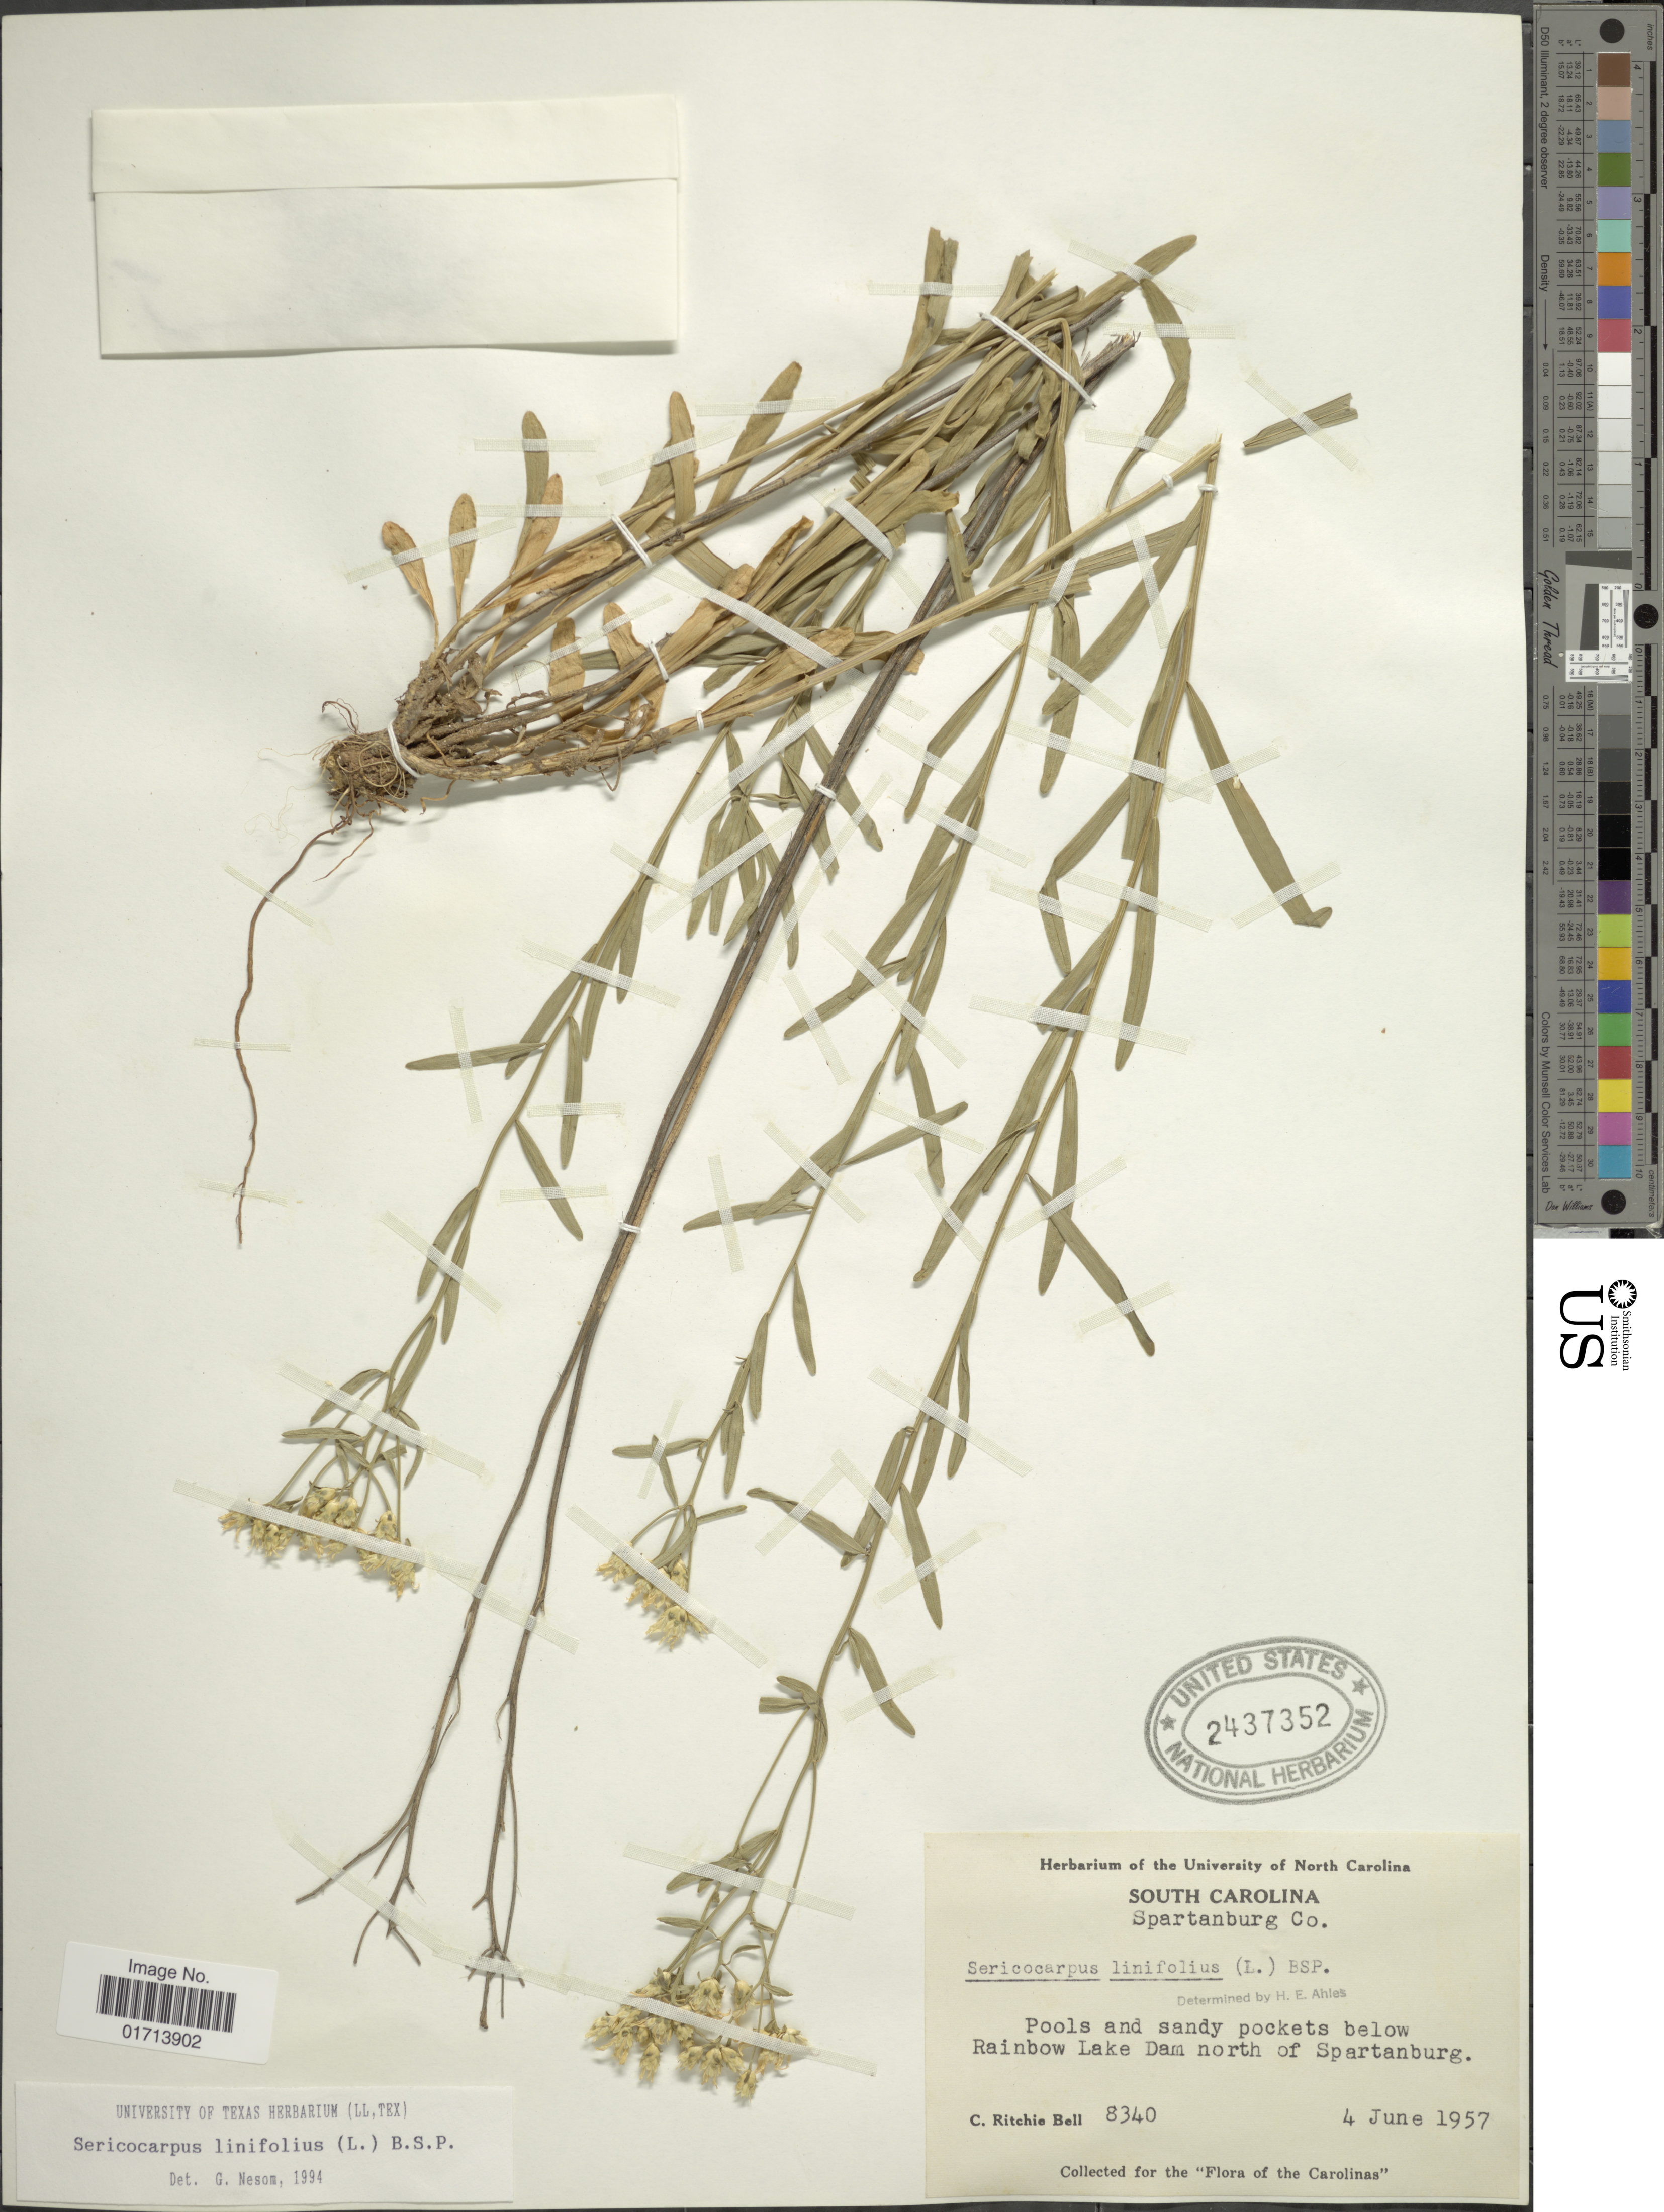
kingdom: Plantae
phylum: Tracheophyta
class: Magnoliopsida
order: Asterales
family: Asteraceae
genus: Sericocarpus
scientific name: Sericocarpus linifolius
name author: (L.) Britton, Stearns & Poggenb.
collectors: C. R. Bell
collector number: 8340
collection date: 1957-06-04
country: United States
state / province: South Carolina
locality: Spartanburg Co., below Rainbow lake Dam north of Spartanburg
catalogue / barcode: US 2437352